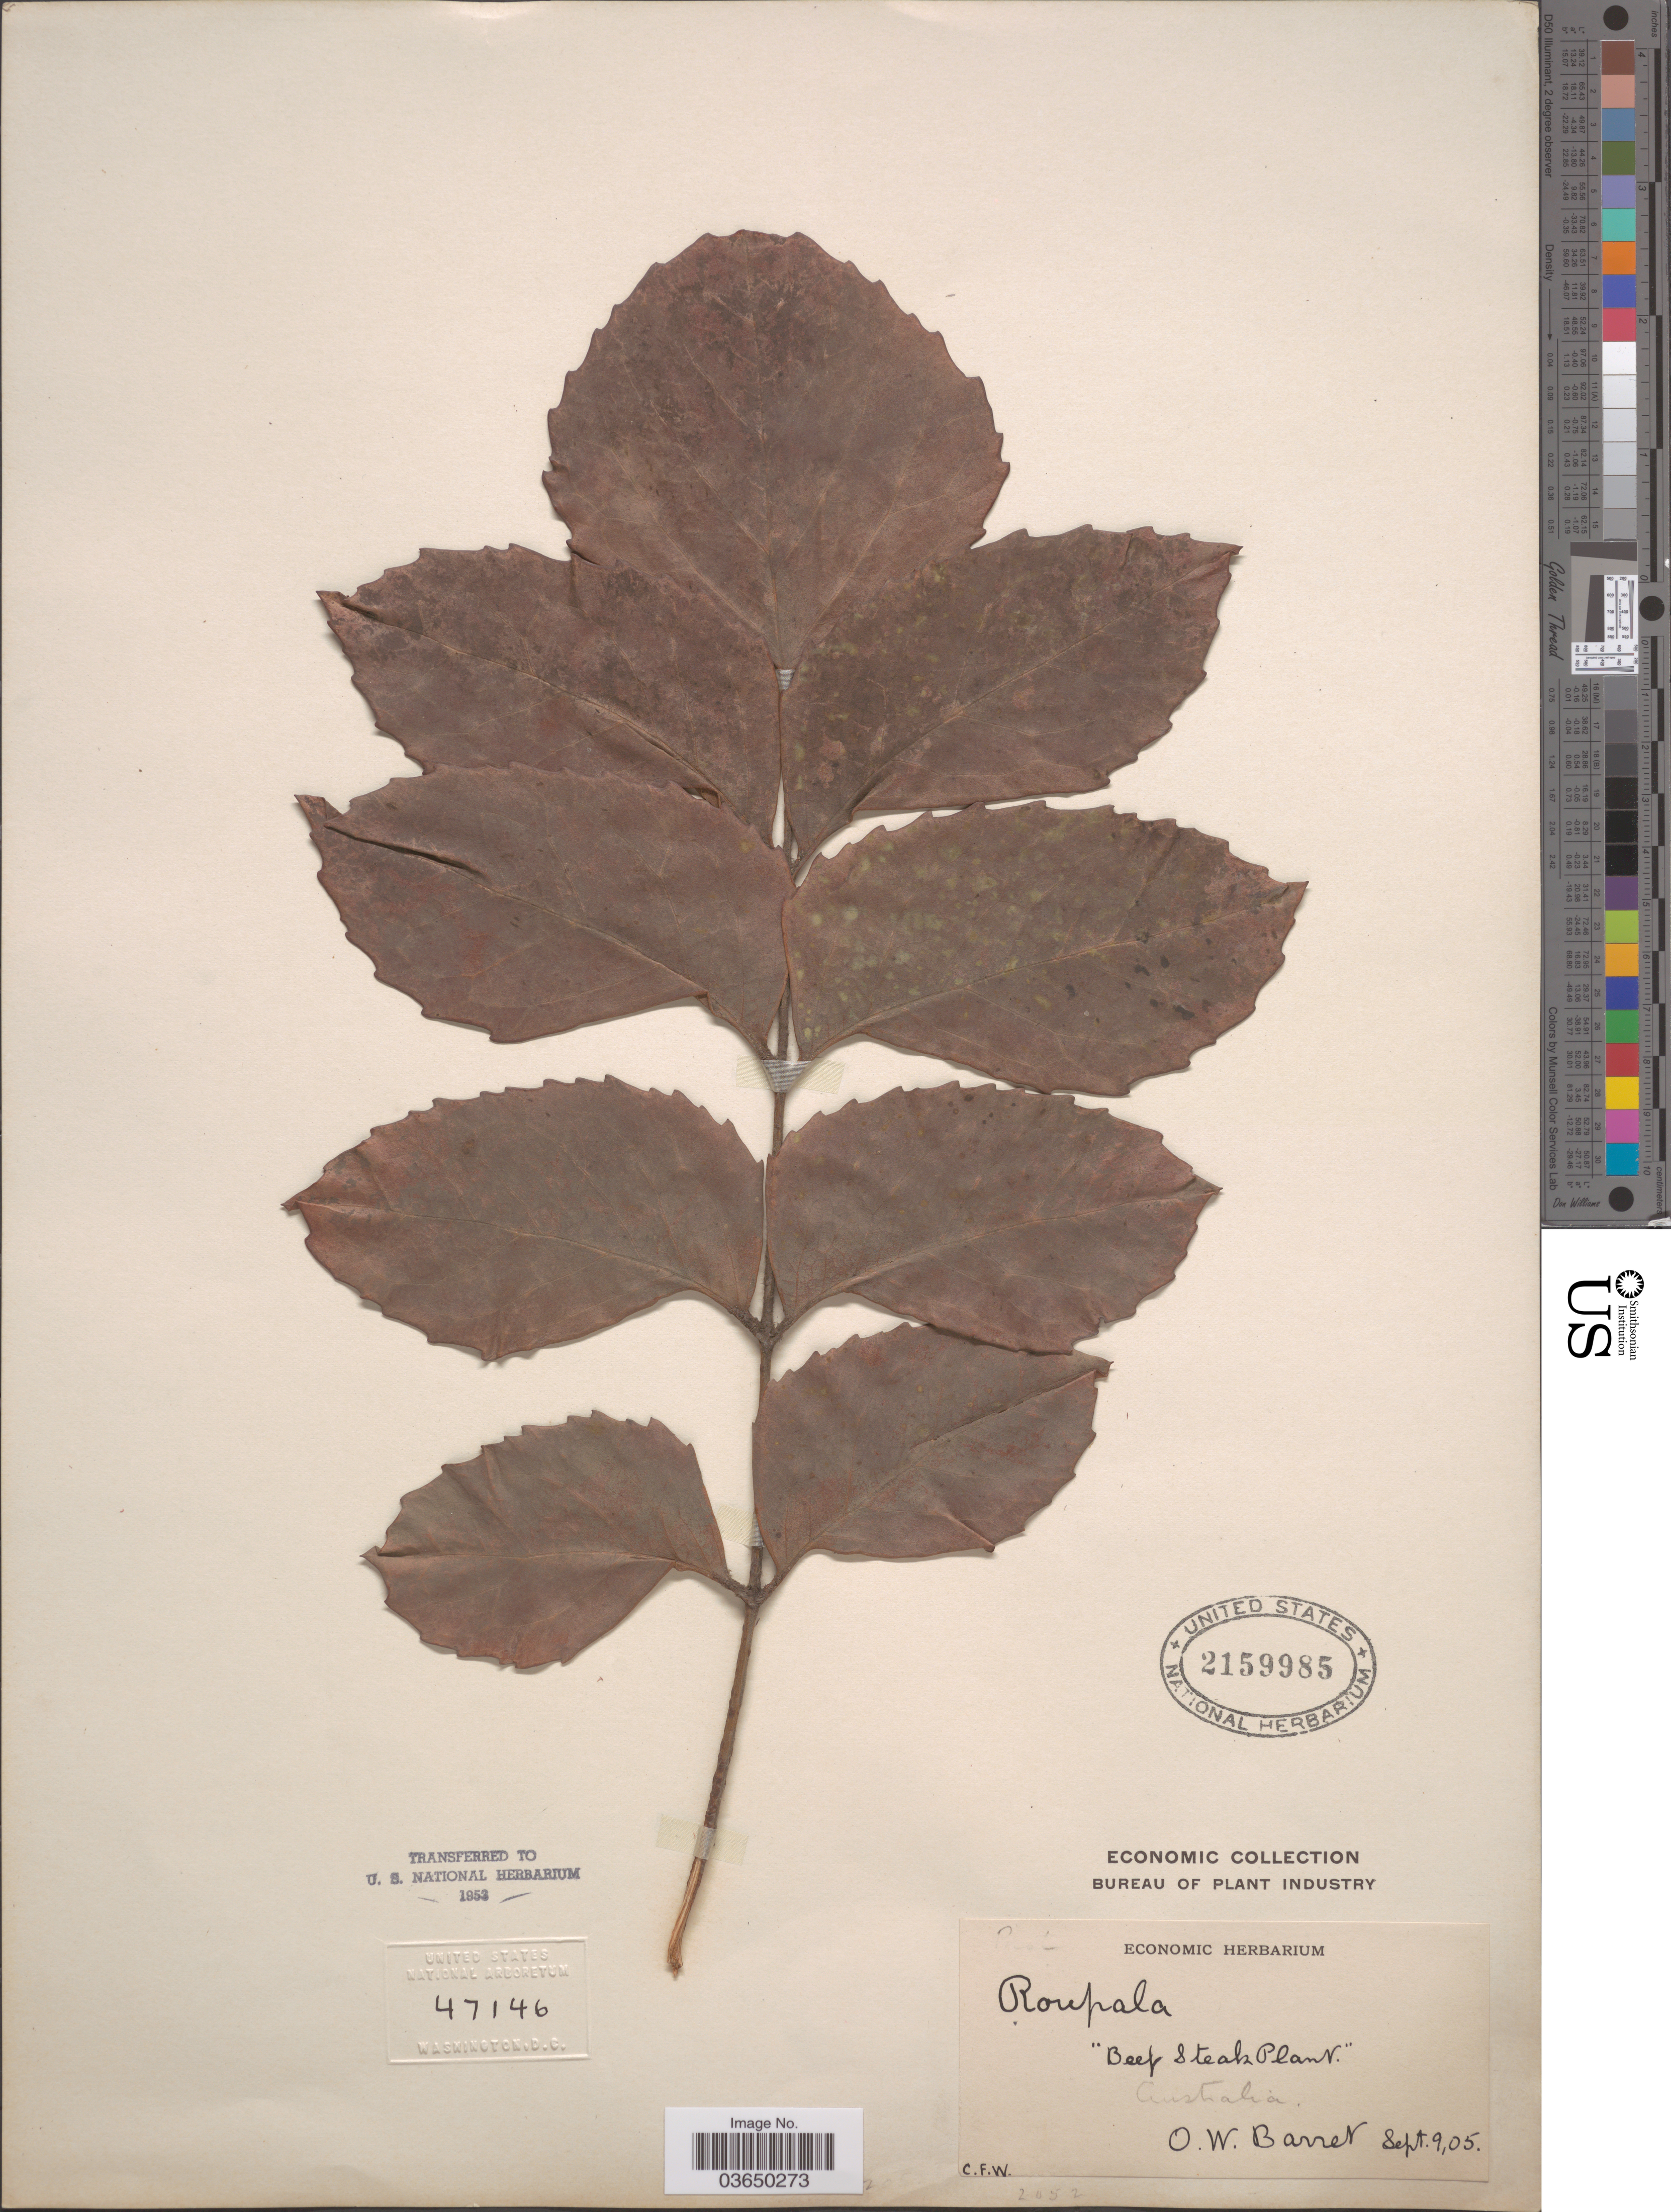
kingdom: Plantae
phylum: Tracheophyta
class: Magnoliopsida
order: Proteales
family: Proteaceae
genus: Roupala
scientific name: Roupala sp.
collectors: O. Barret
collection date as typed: Transcribed d/m/y: 9/9/5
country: Australia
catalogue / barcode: US 2159985